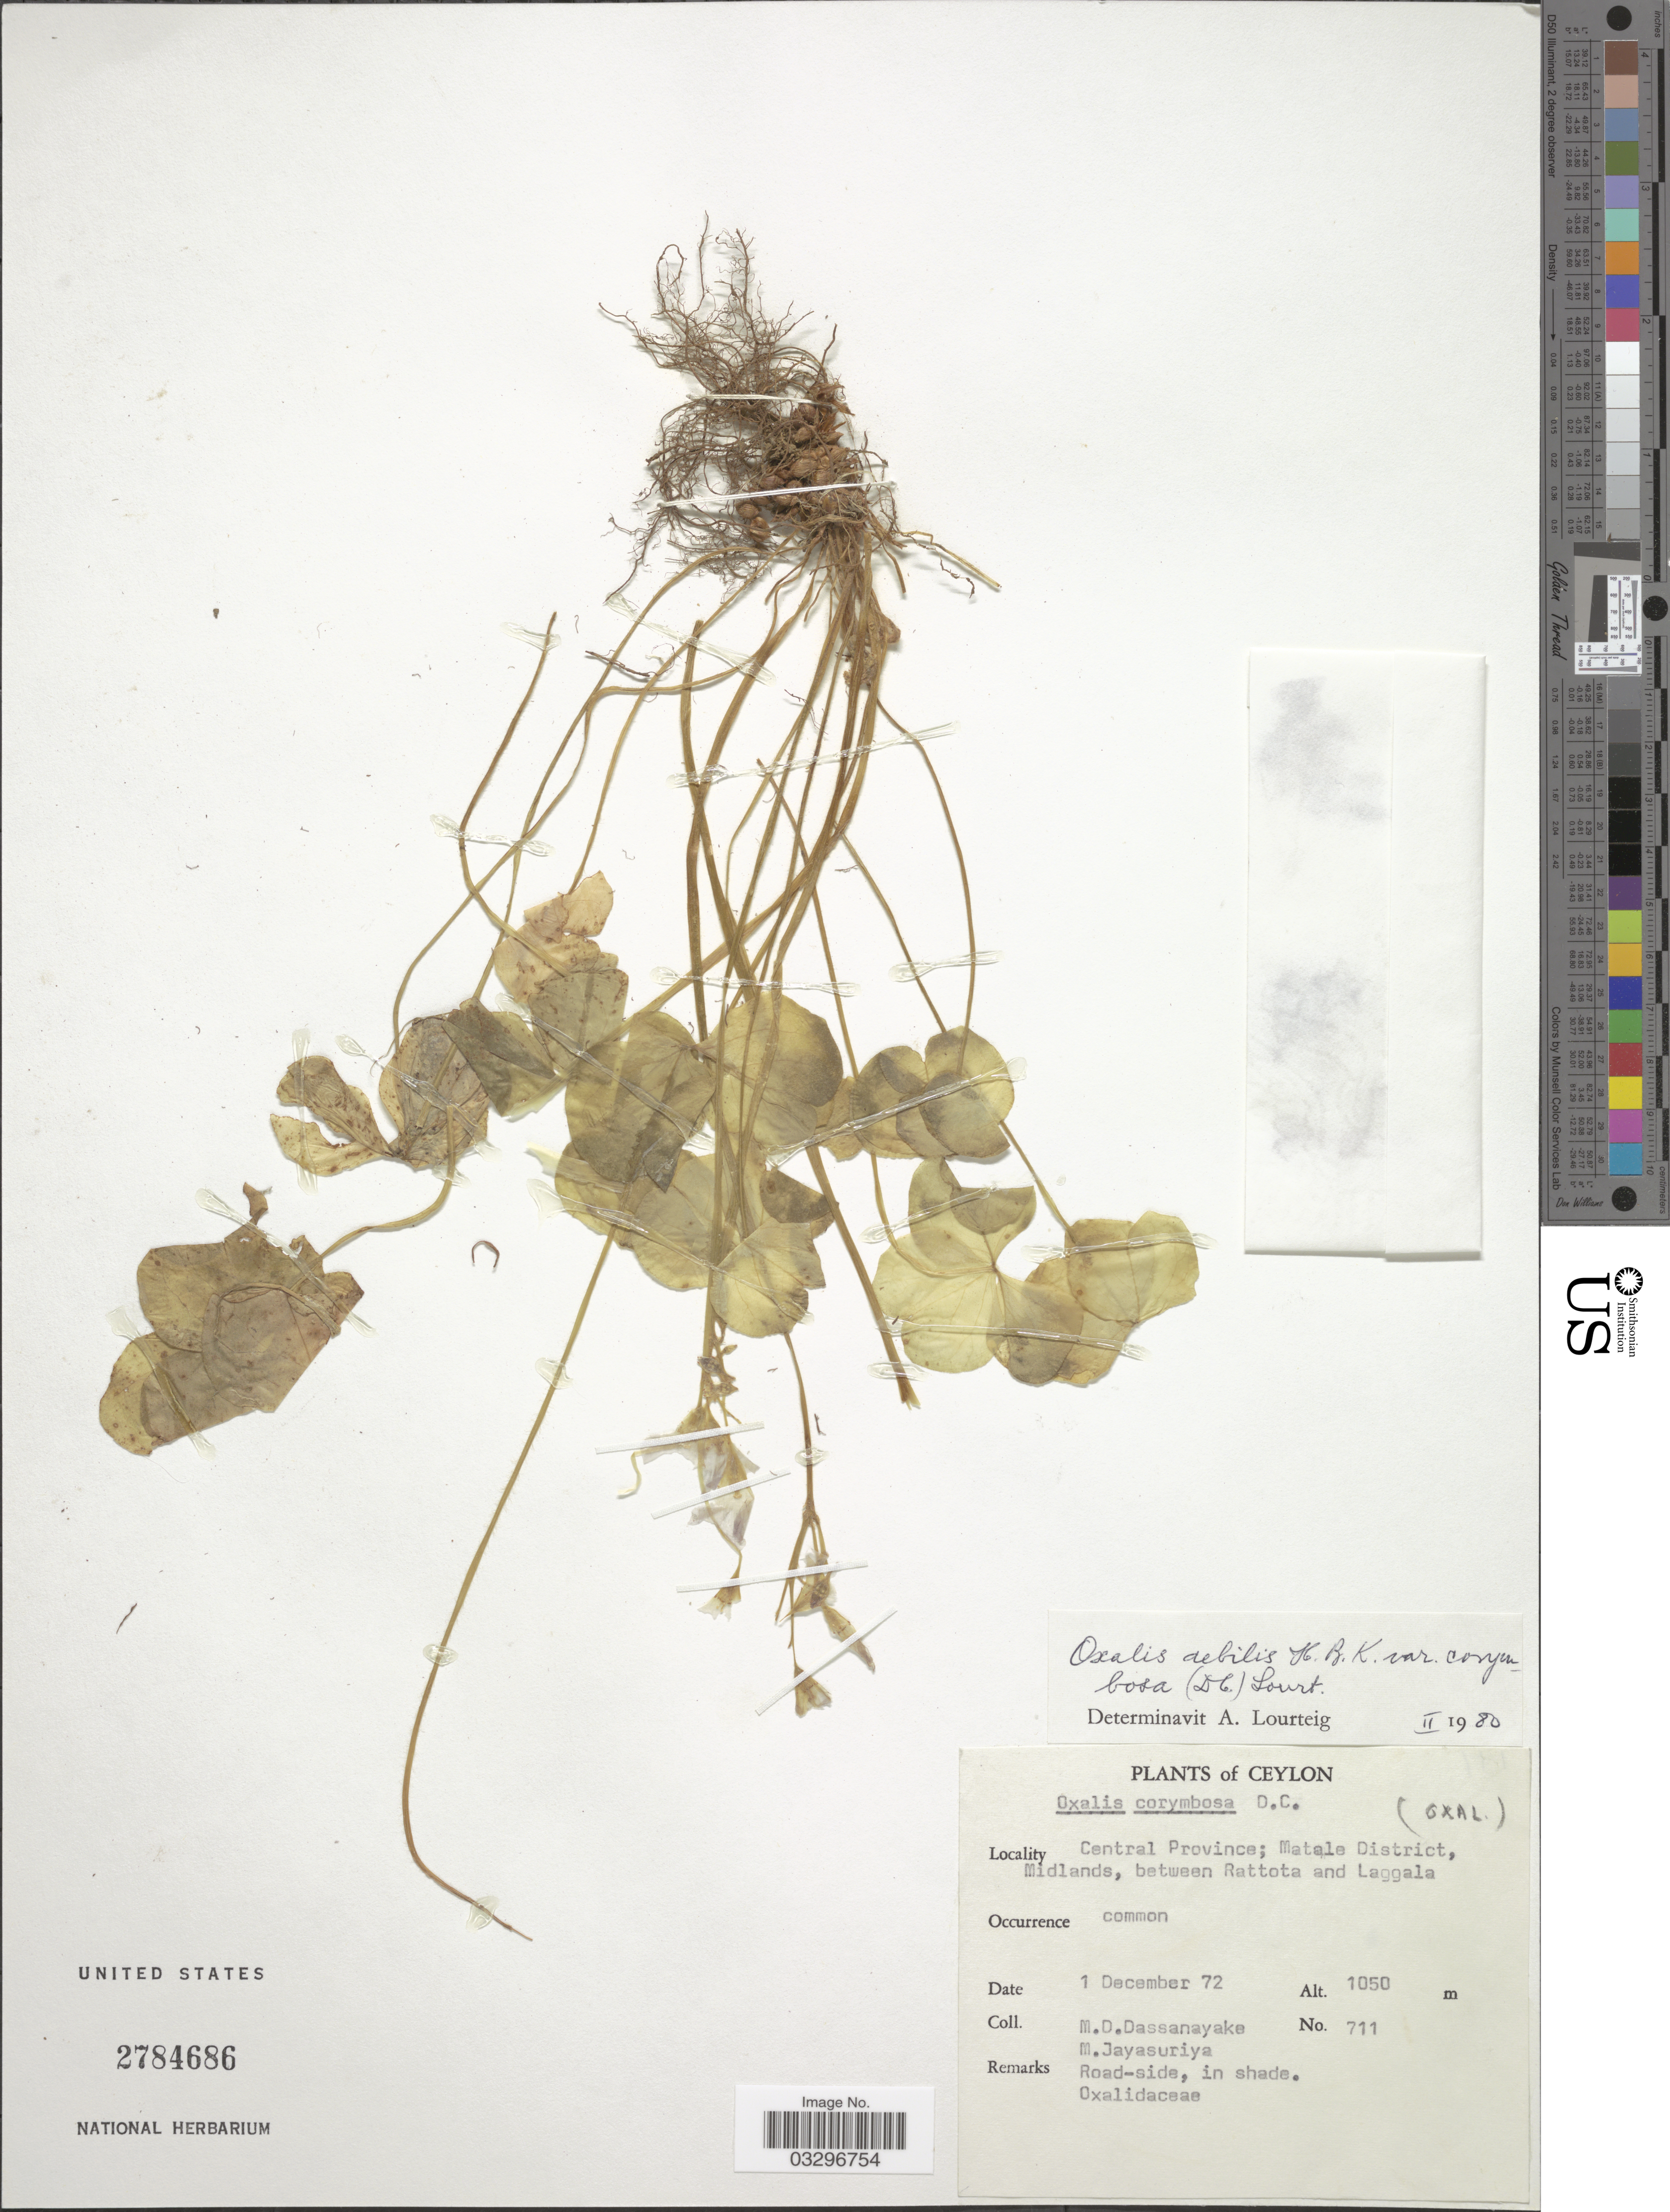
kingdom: Plantae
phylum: Tracheophyta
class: Magnoliopsida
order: Oxalidales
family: Oxalidaceae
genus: Oxalis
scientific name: Oxalis debilis var. corymbosa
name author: (DC.) Lourteig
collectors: M. D. Dassanayake & M. Jayasuriya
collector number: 711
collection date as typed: Transcribed d/m/y: 1/12/72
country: Sri Lanka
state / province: Central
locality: Ceylon, Matale District, Midlands, between Rattota and Laggala.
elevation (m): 1050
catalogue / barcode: US 2784686